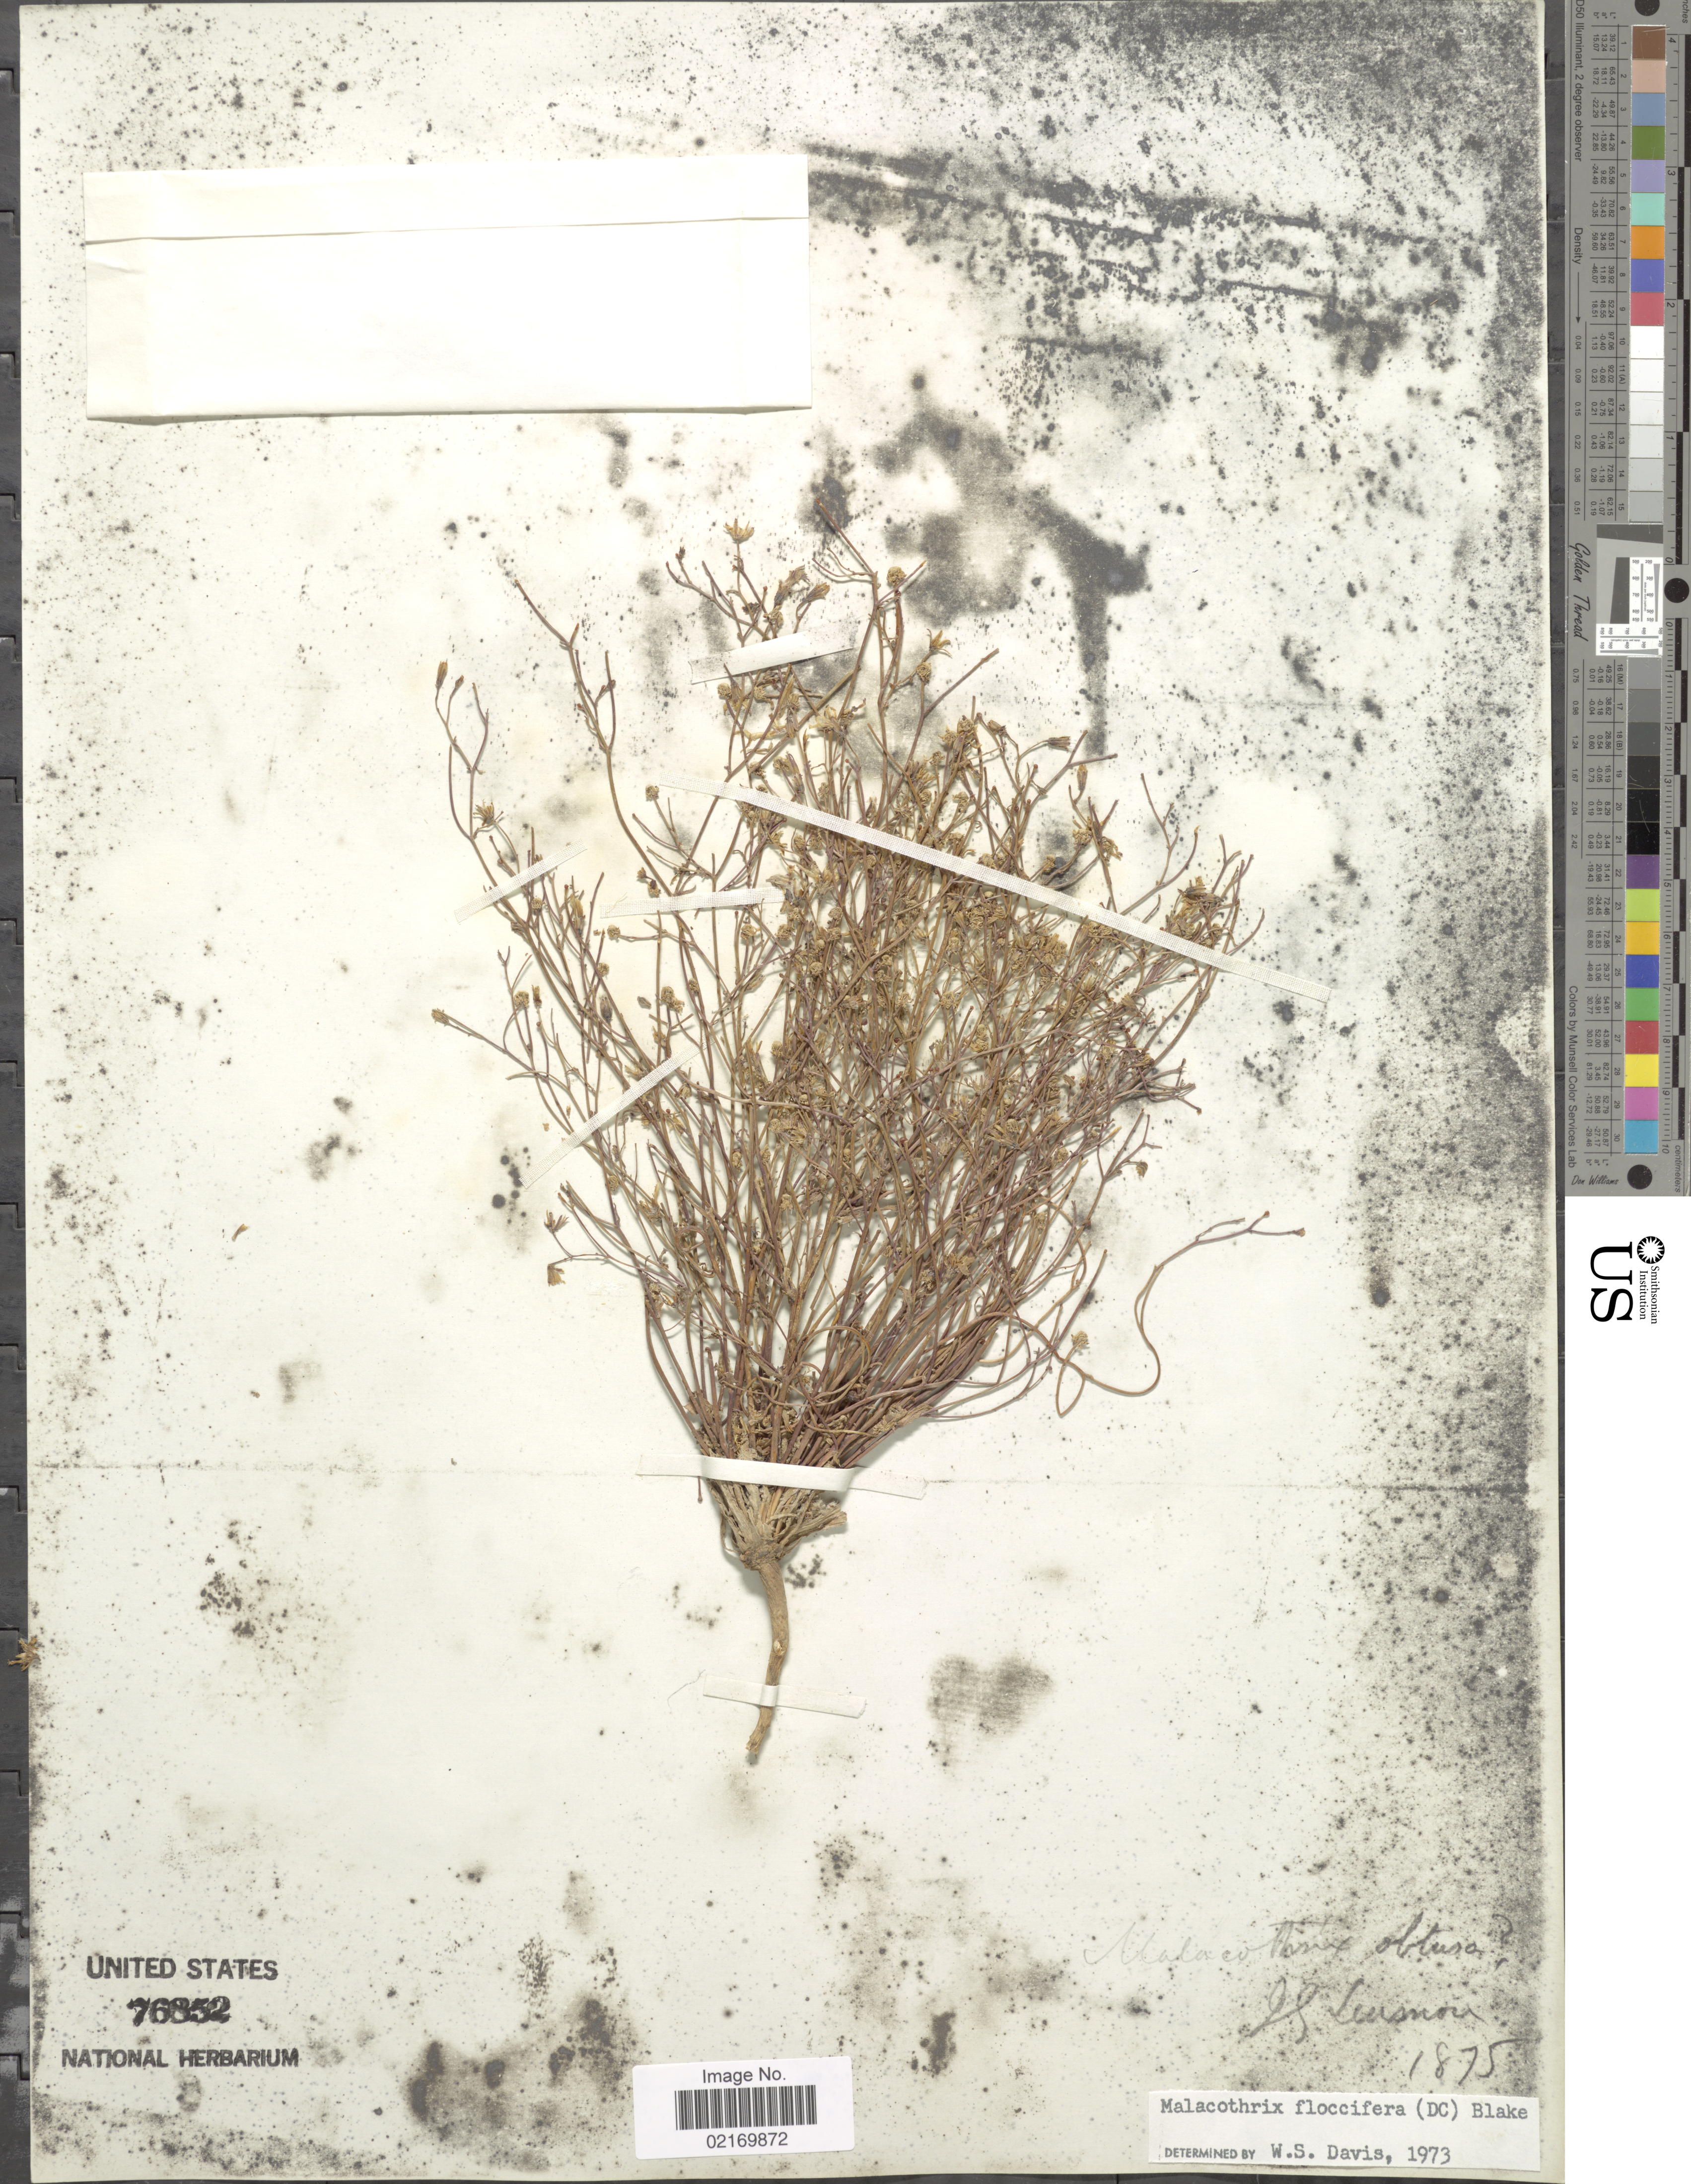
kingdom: Plantae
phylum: Tracheophyta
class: Magnoliopsida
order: Asterales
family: Asteraceae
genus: Malacothrix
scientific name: Malacothrix floccifera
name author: (DC.) S.F. Blake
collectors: J. G. Lemmon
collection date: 1875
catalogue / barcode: US 76852